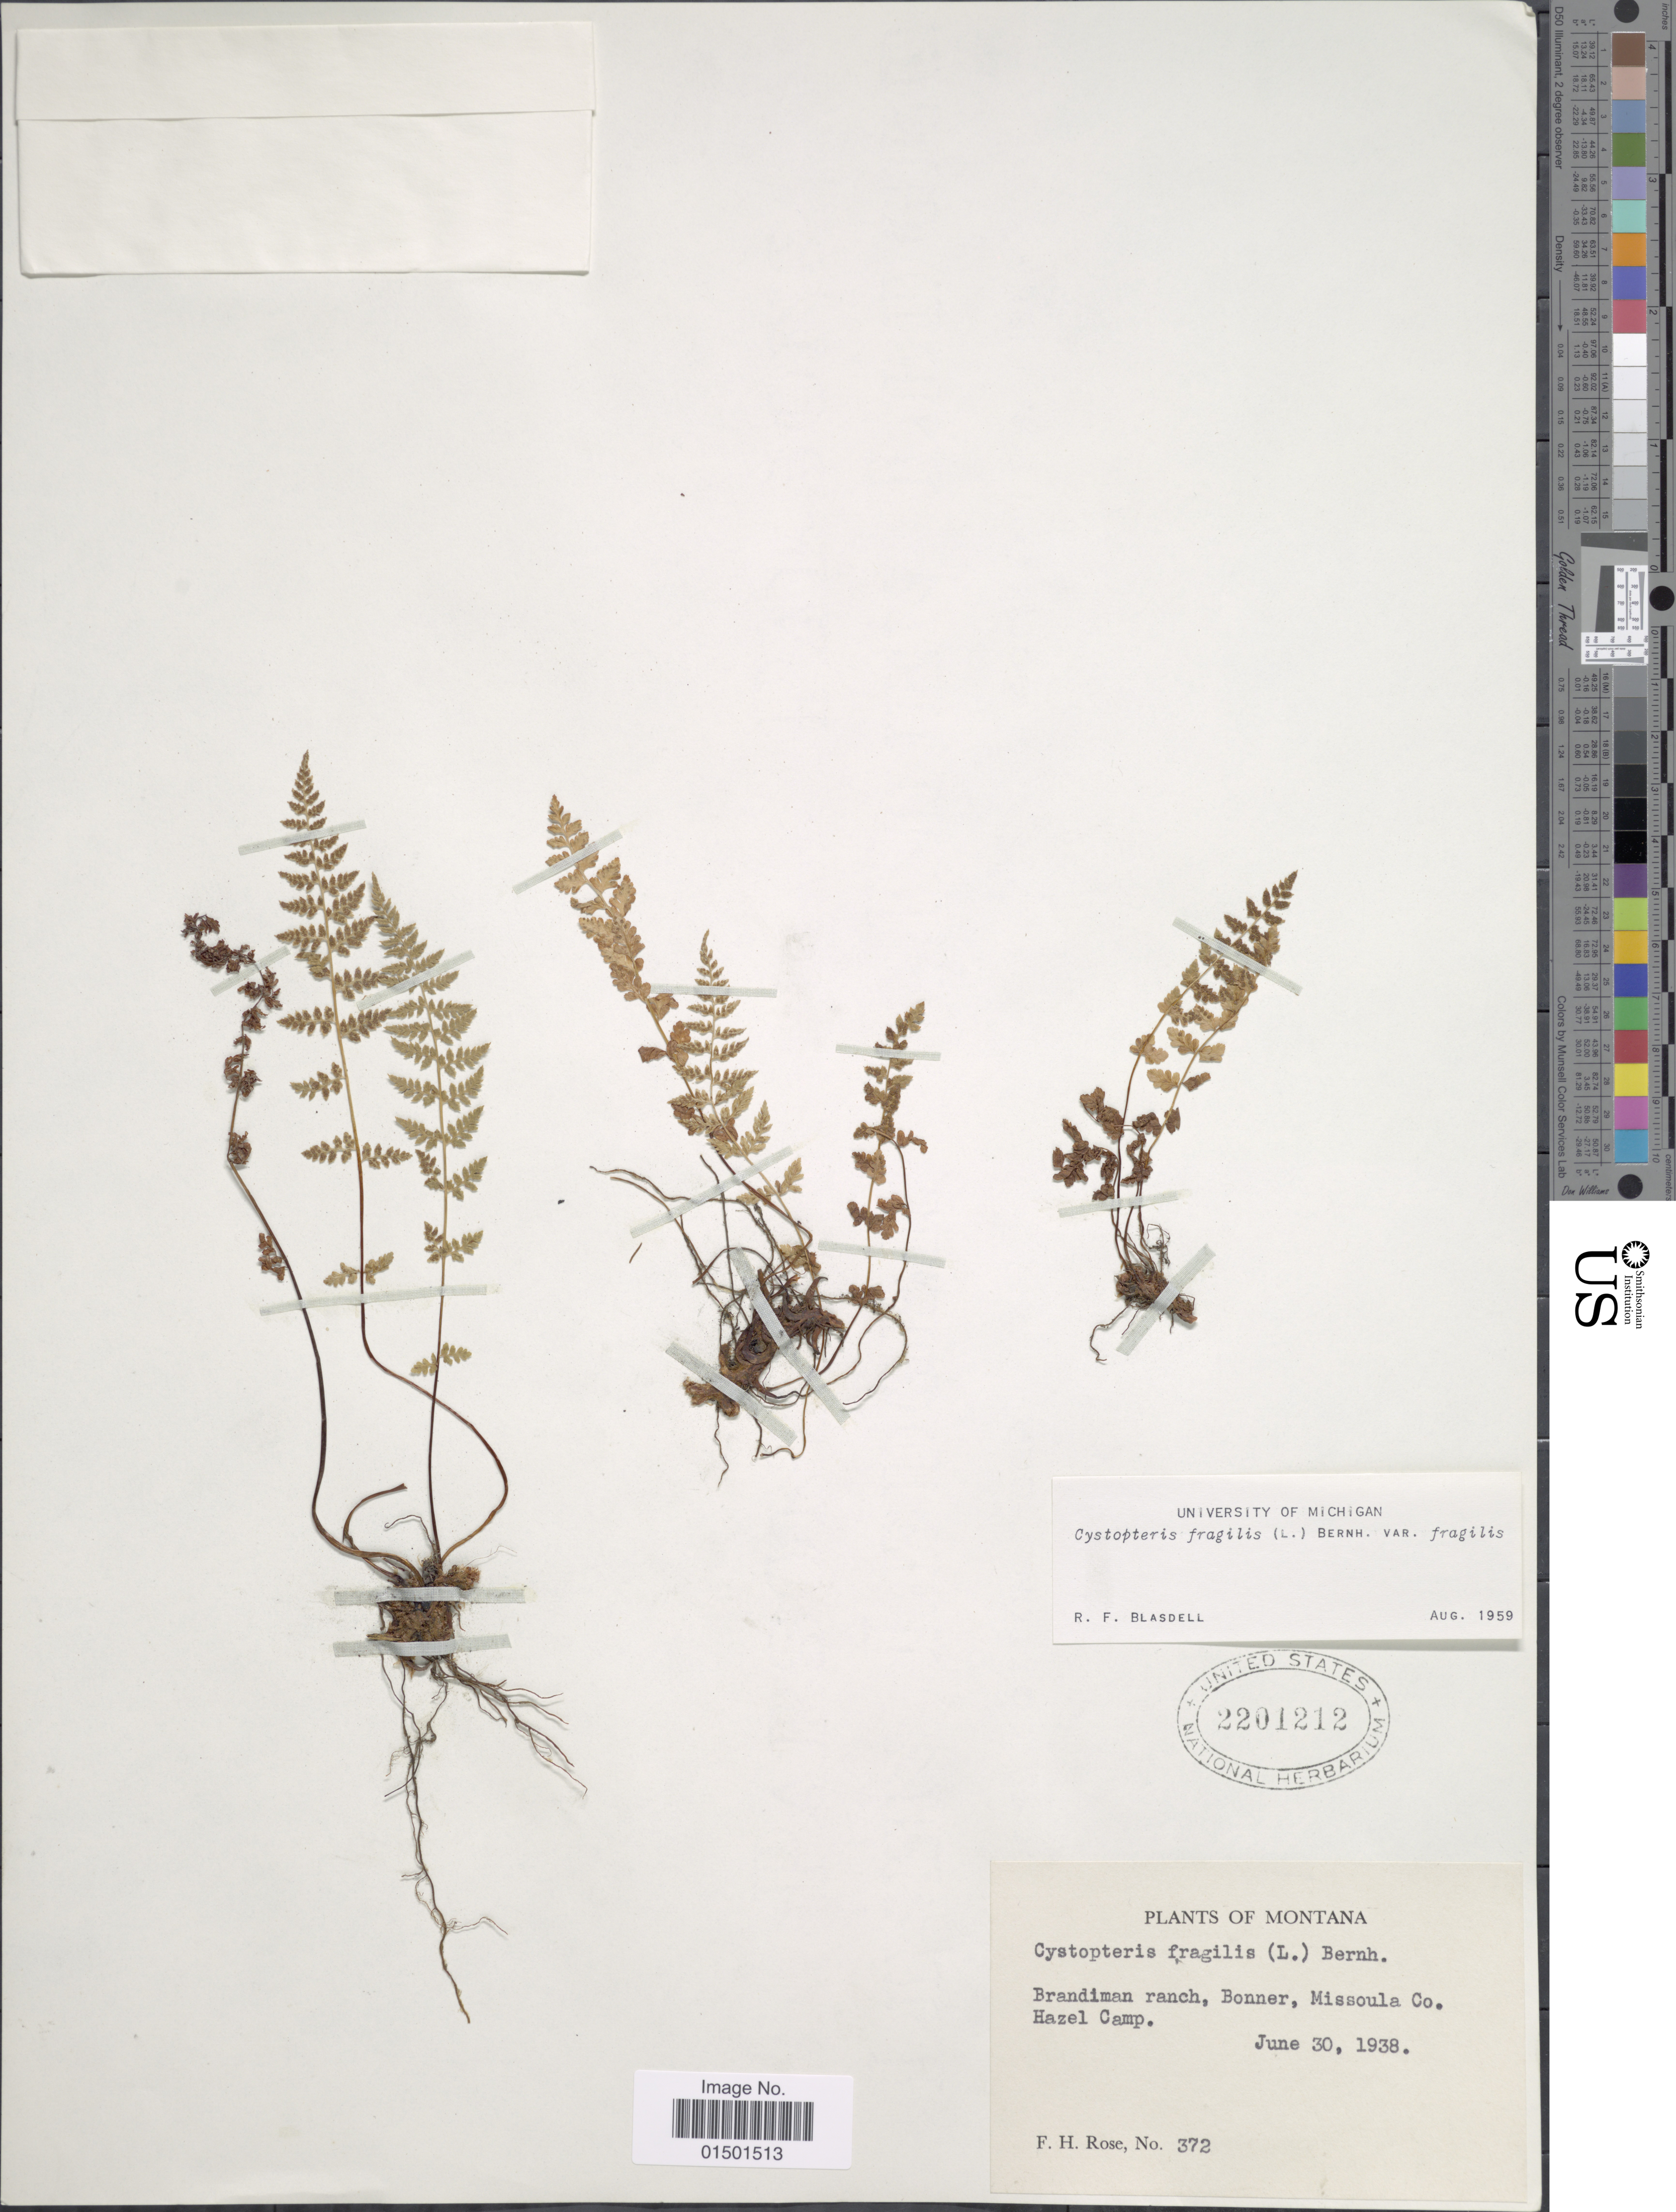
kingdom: Plantae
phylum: Tracheophyta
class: Polypodiopsida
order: Polypodiales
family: Cystopteridaceae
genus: Cystopteris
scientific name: Cystopteris fragilis var. fragilis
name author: (L.) Bernh.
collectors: F. H. Rose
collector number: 372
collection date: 1938-06-30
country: United States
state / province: Montana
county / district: Missoula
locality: Brandiman ranch, Bonner, Hazel Camp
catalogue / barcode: US 2201212